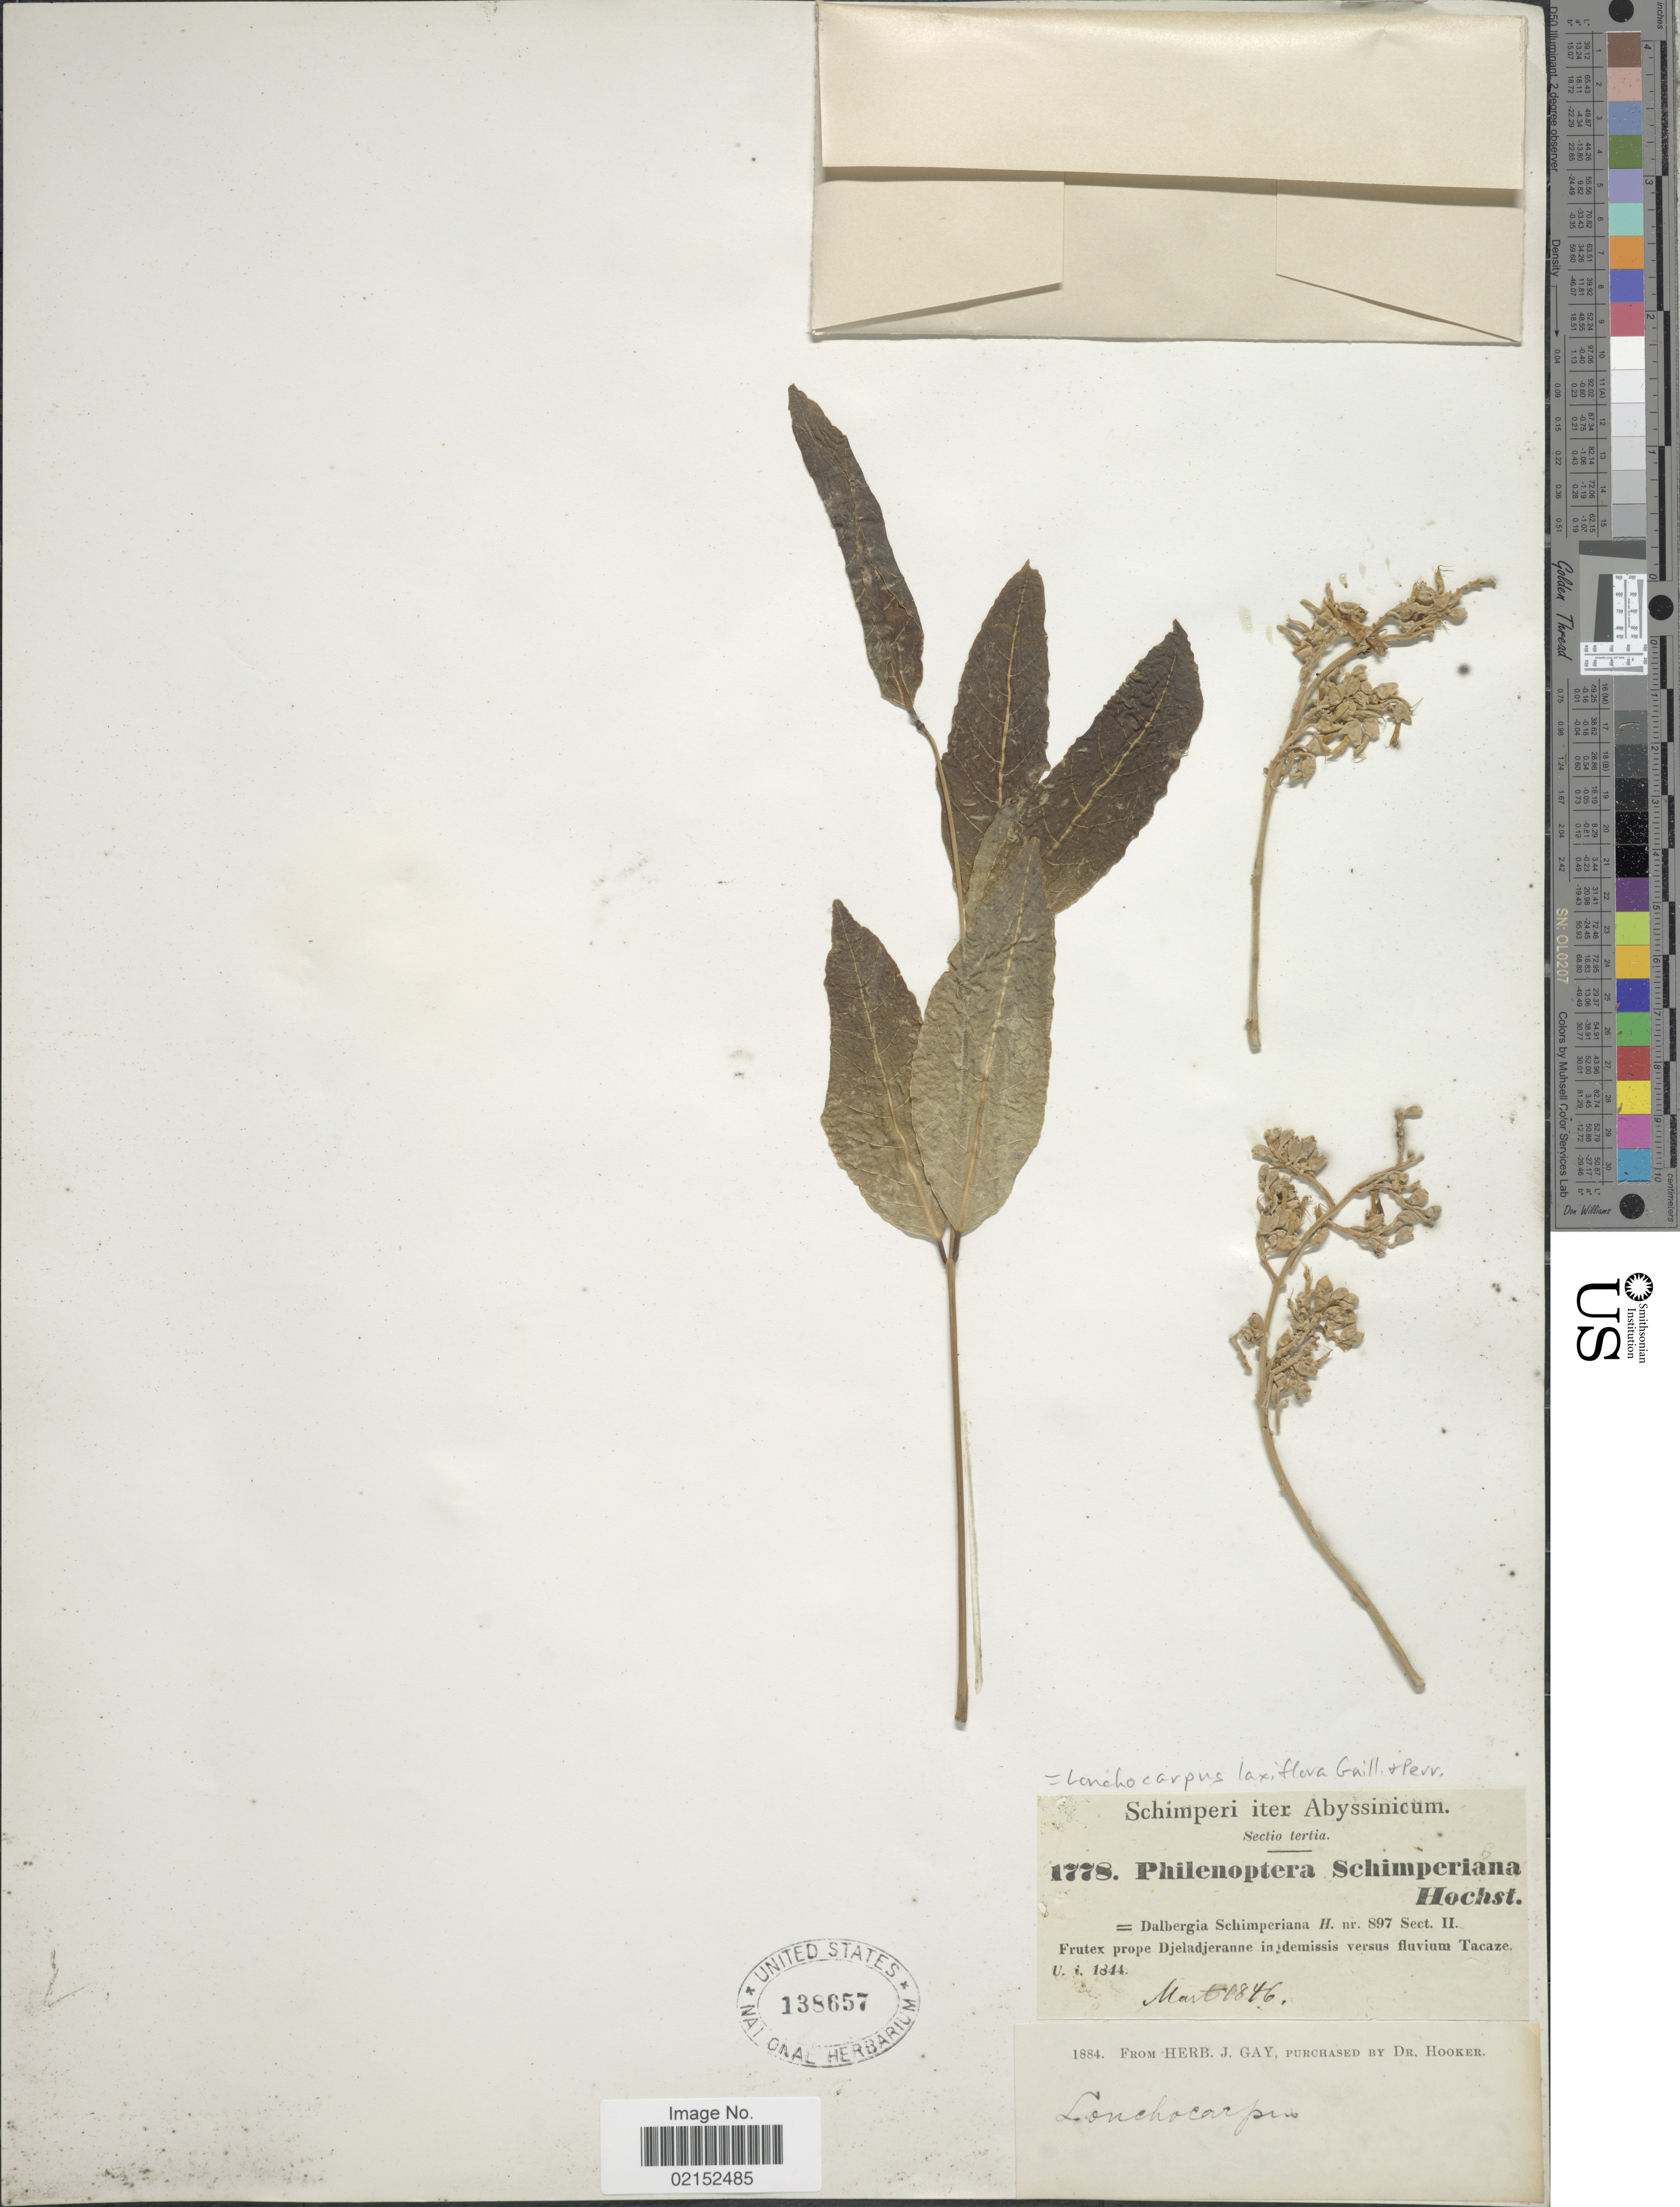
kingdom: Plantae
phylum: Tracheophyta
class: Magnoliopsida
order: Fabales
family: Fabaceae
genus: Lonchocarpus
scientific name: Lonchocarpus laxiflorus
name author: Guill. & Perr.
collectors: -. Schimper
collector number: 1778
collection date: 1944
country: Eritrea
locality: Abyssinicum, Frutex prope Djeladjeranne in demissis versus fluvium Tacaze. Sectio tertia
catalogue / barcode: US 138657